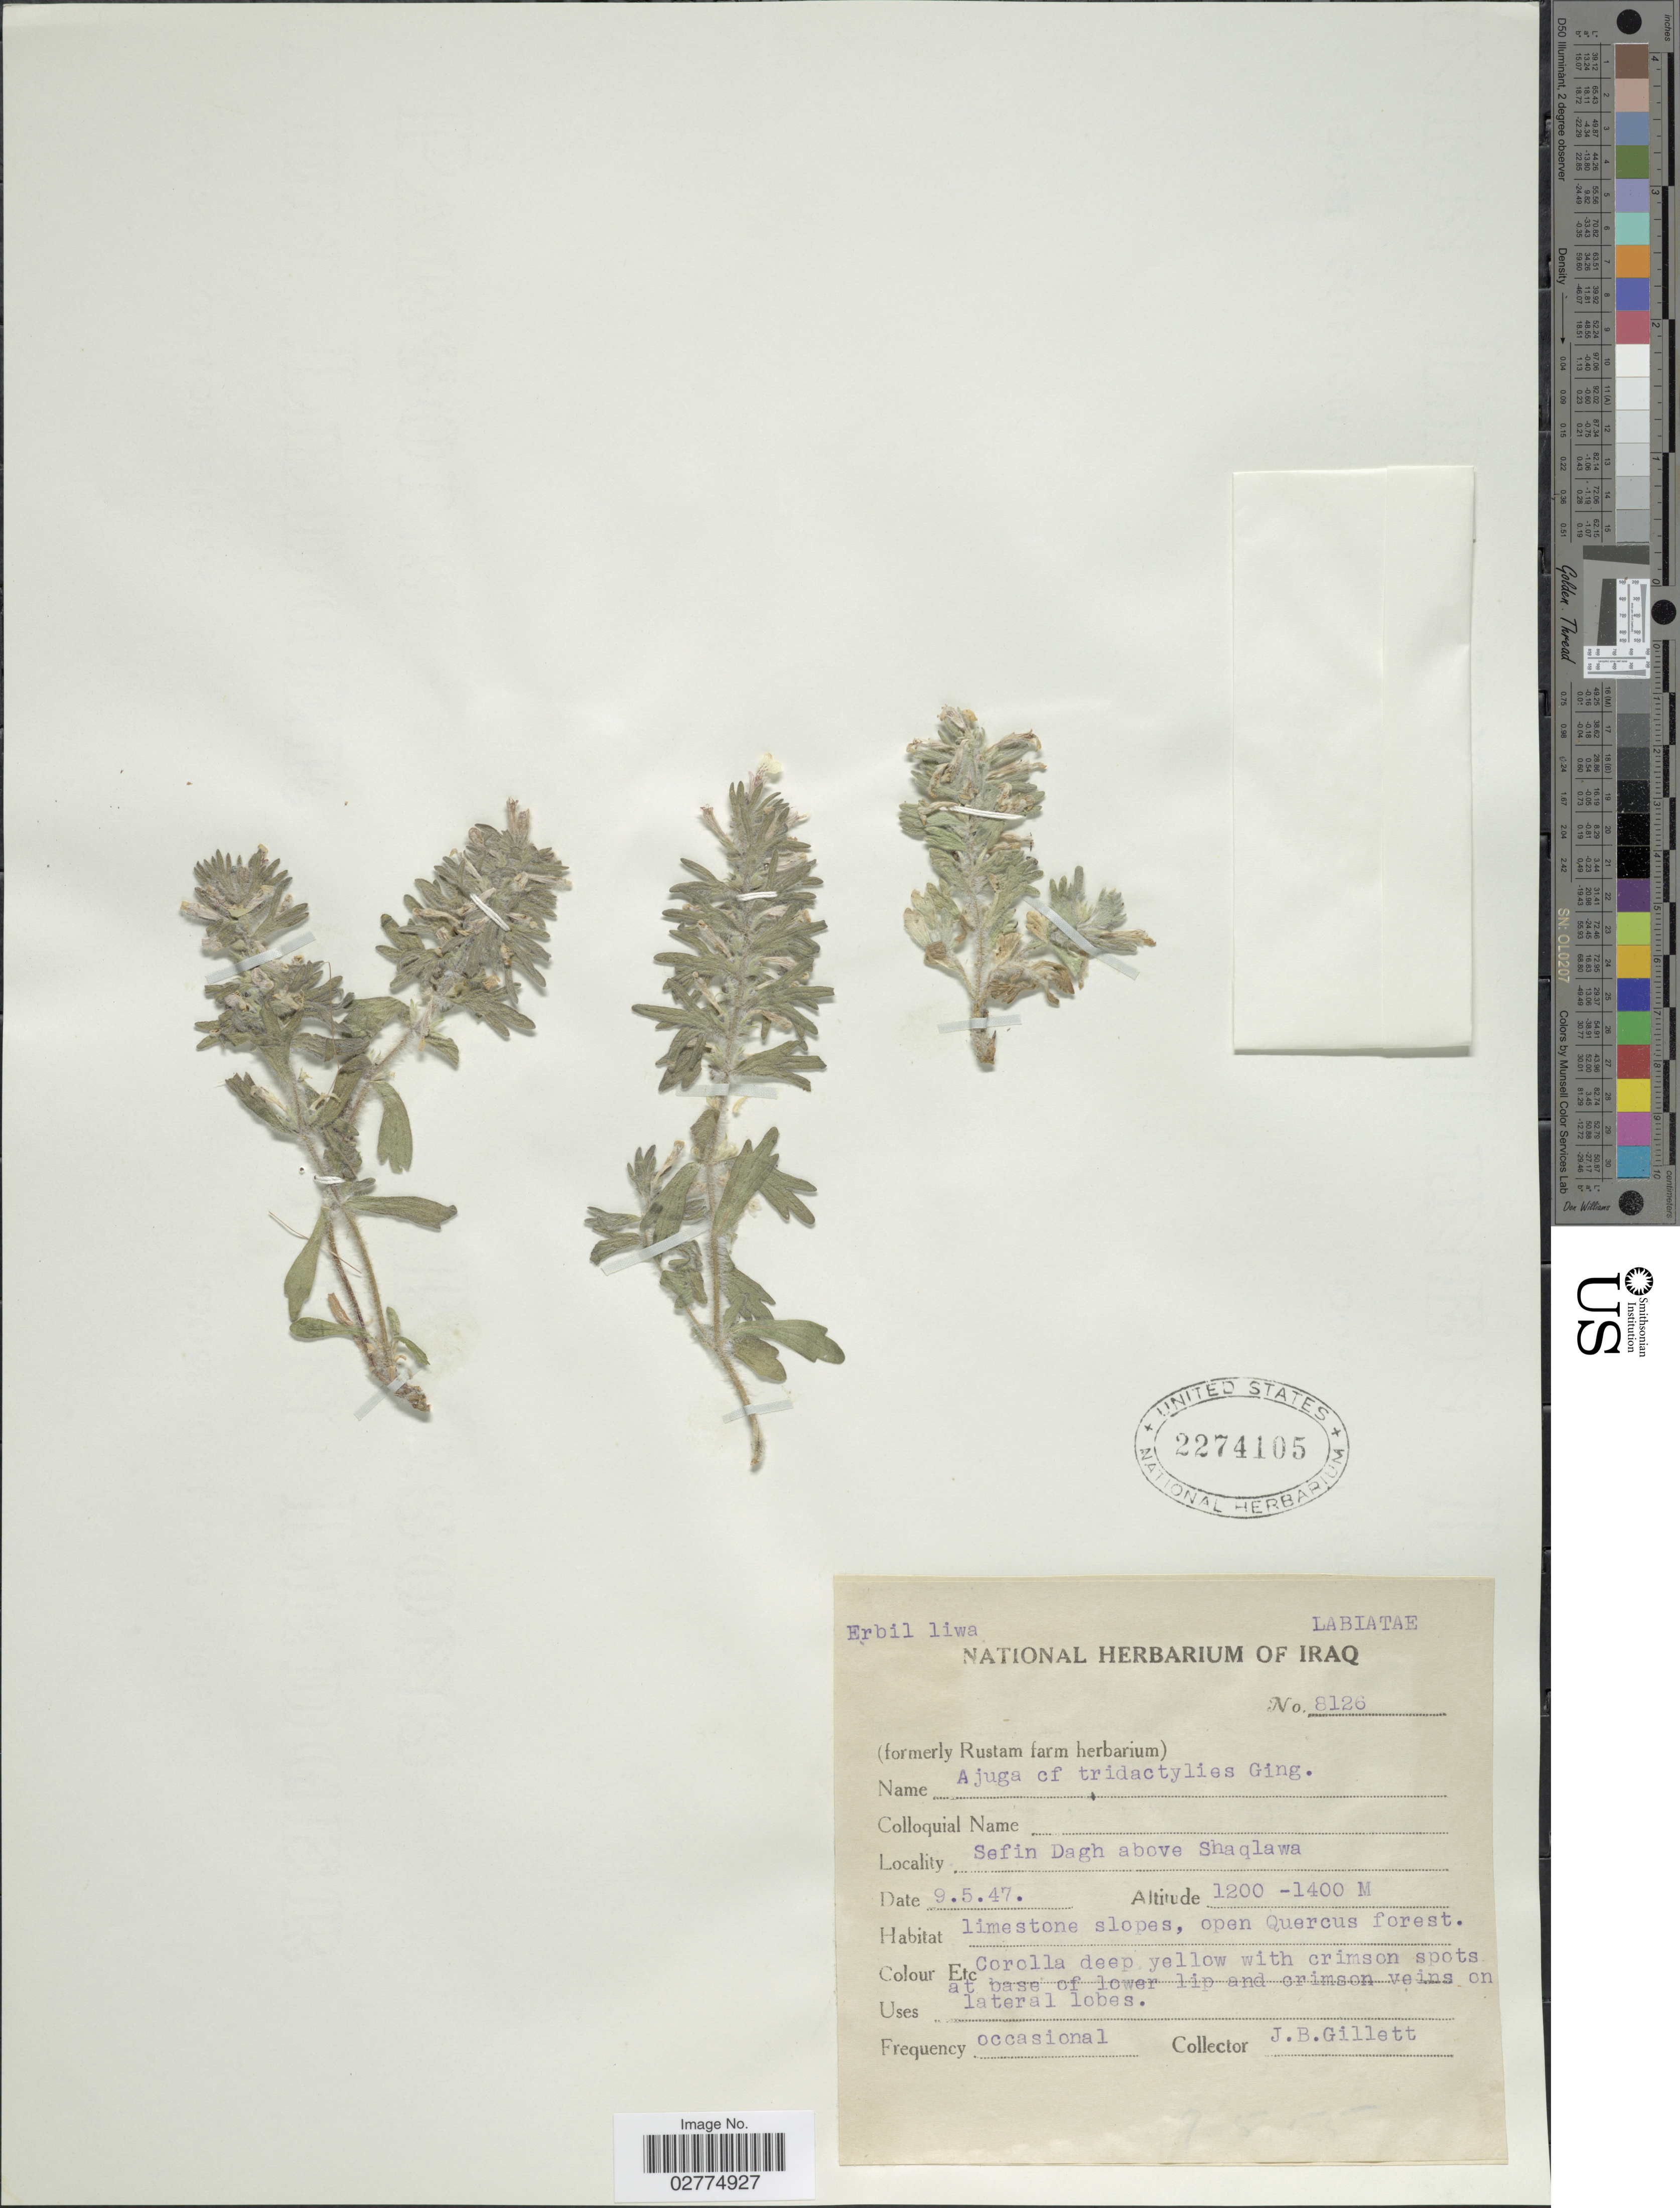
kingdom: Plantae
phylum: Tracheophyta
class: Magnoliopsida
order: Lamiales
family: Lamiaceae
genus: Ajuga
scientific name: Ajuga tridactylites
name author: Ging. ex Benth.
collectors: J. B. Gillett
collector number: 8126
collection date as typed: Transcribed d/m/y: 9/5/47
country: Iraq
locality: Erbil liwa. Sefin Dagh above Shaqlawa.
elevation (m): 1200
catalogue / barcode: US 2274105